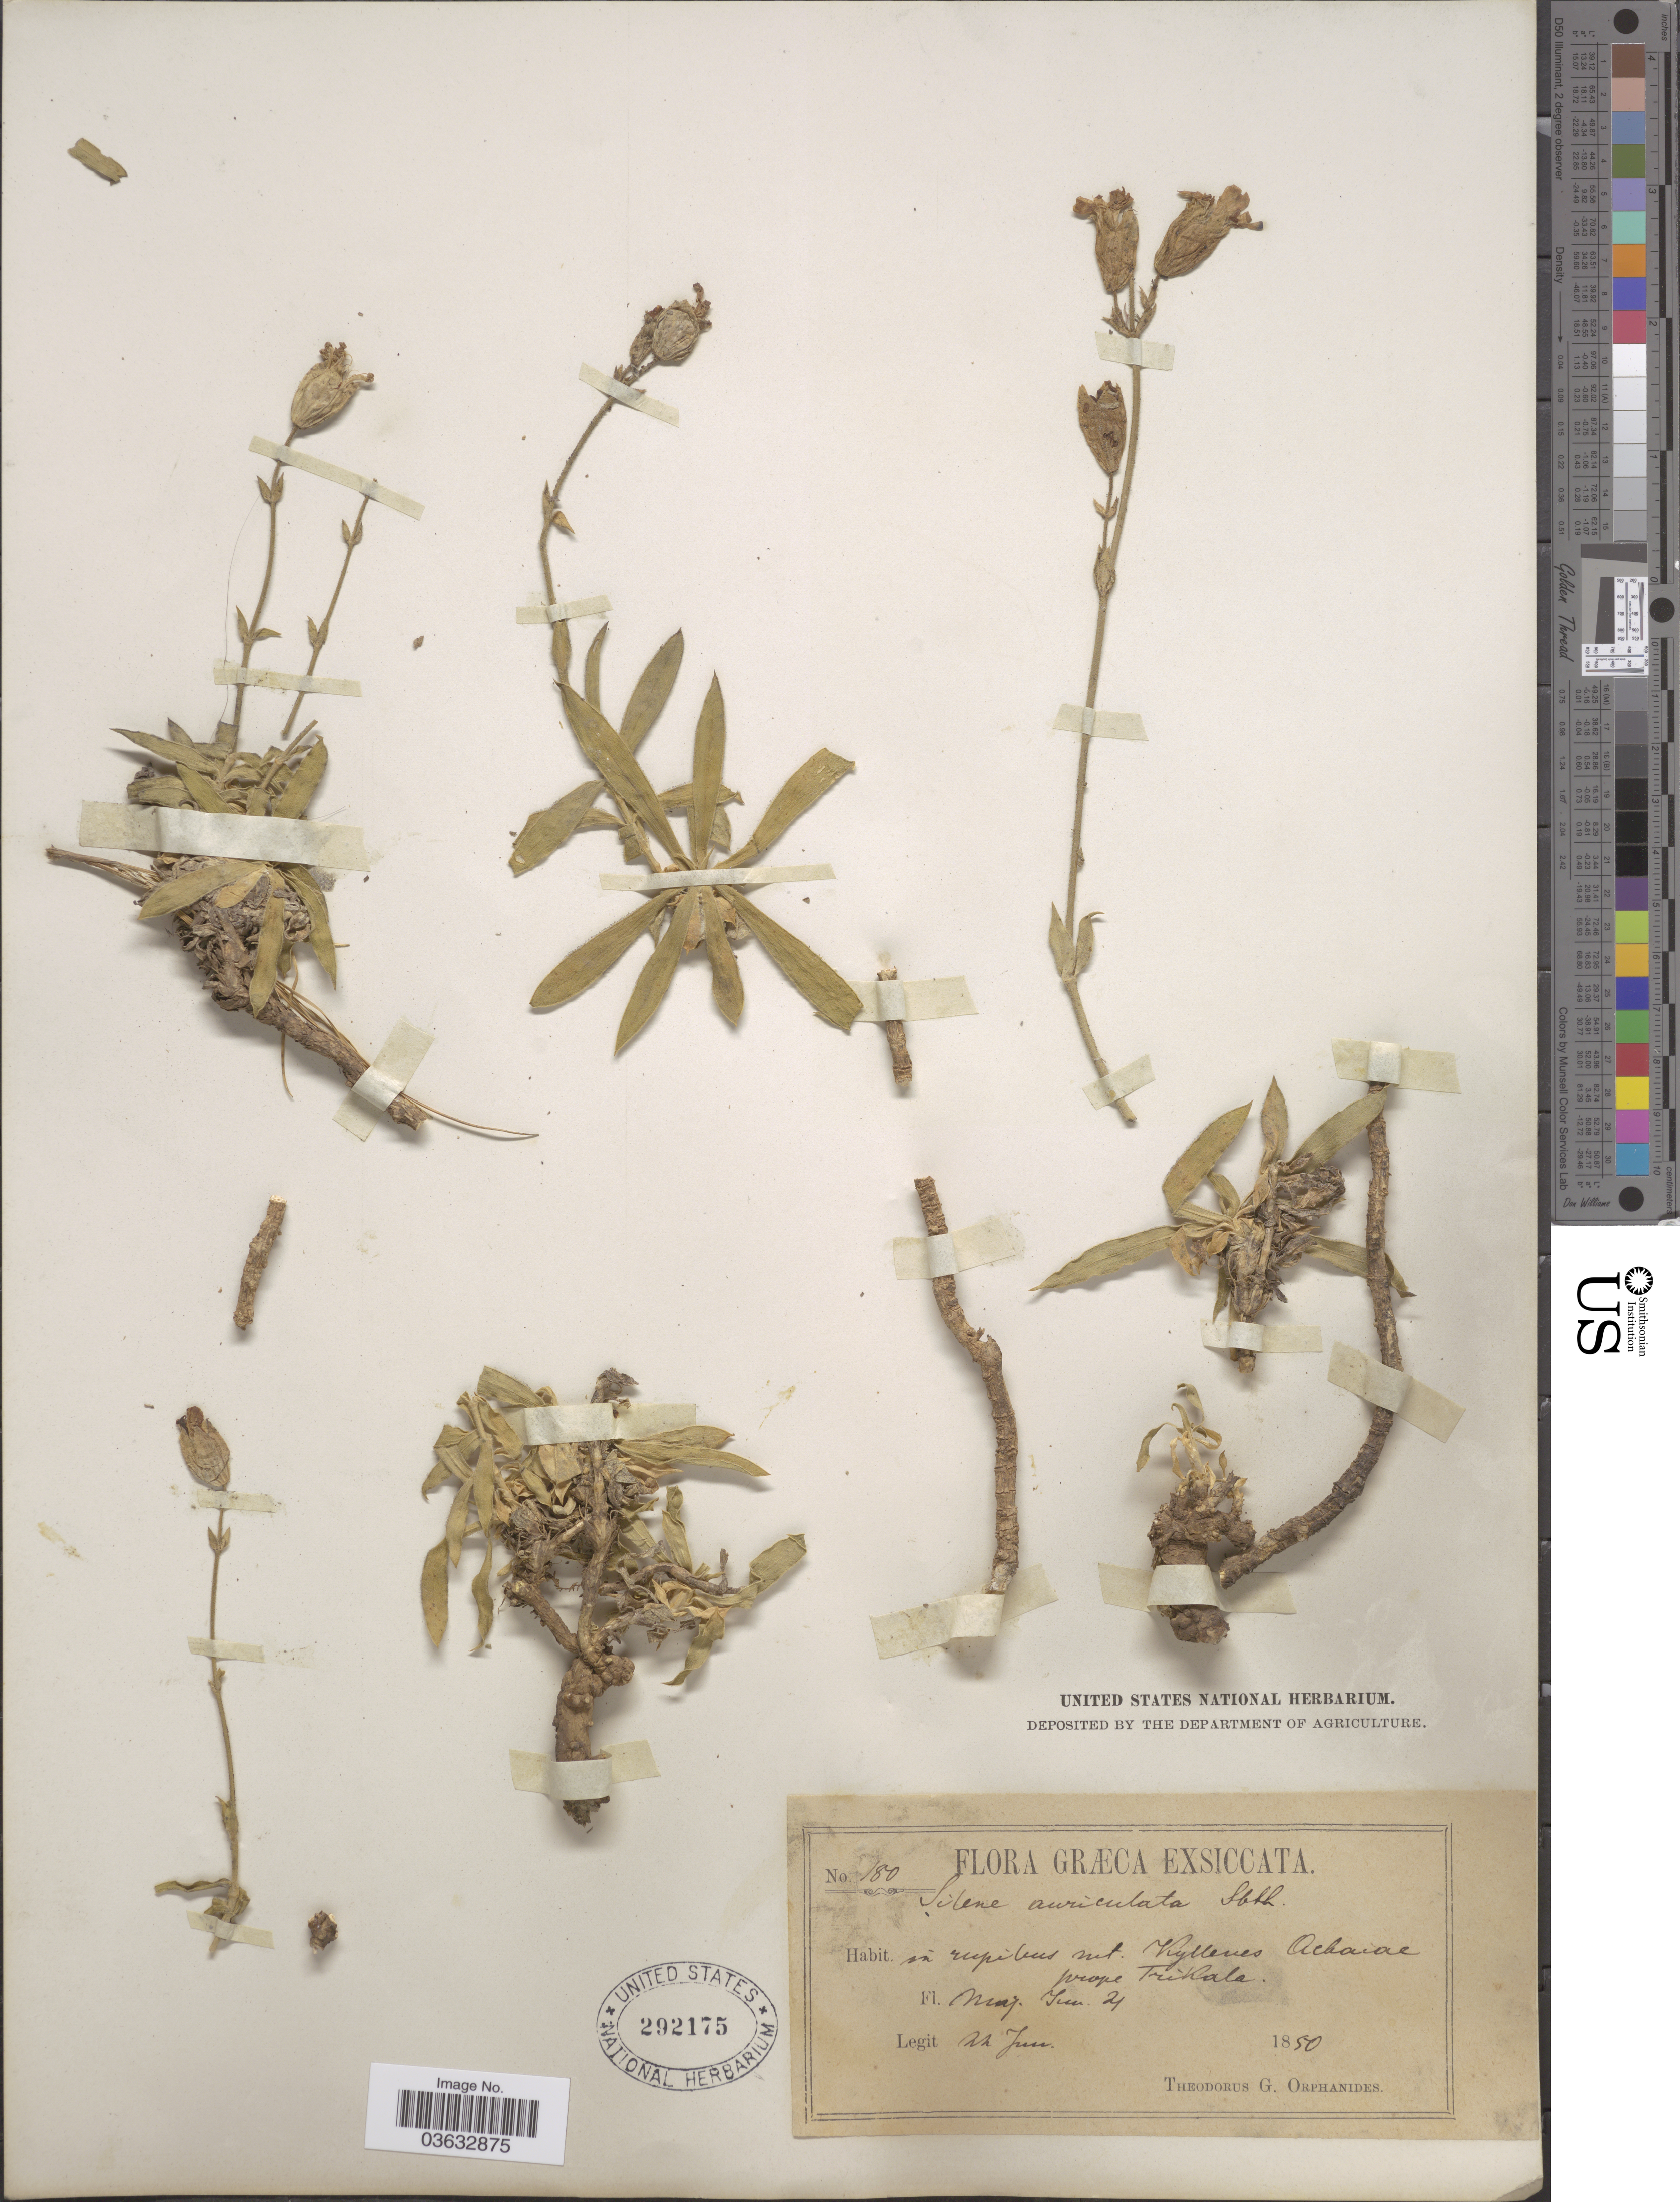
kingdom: Plantae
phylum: Tracheophyta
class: Magnoliopsida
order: Caryophyllales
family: Caryophyllaceae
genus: Silene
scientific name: Silene auriculata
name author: Sm.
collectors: T. G. Orphanides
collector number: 180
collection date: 1850-06-22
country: Greece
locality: In rupibus mt. Kyllenes Achaiae prope Trikala.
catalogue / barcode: US 292175